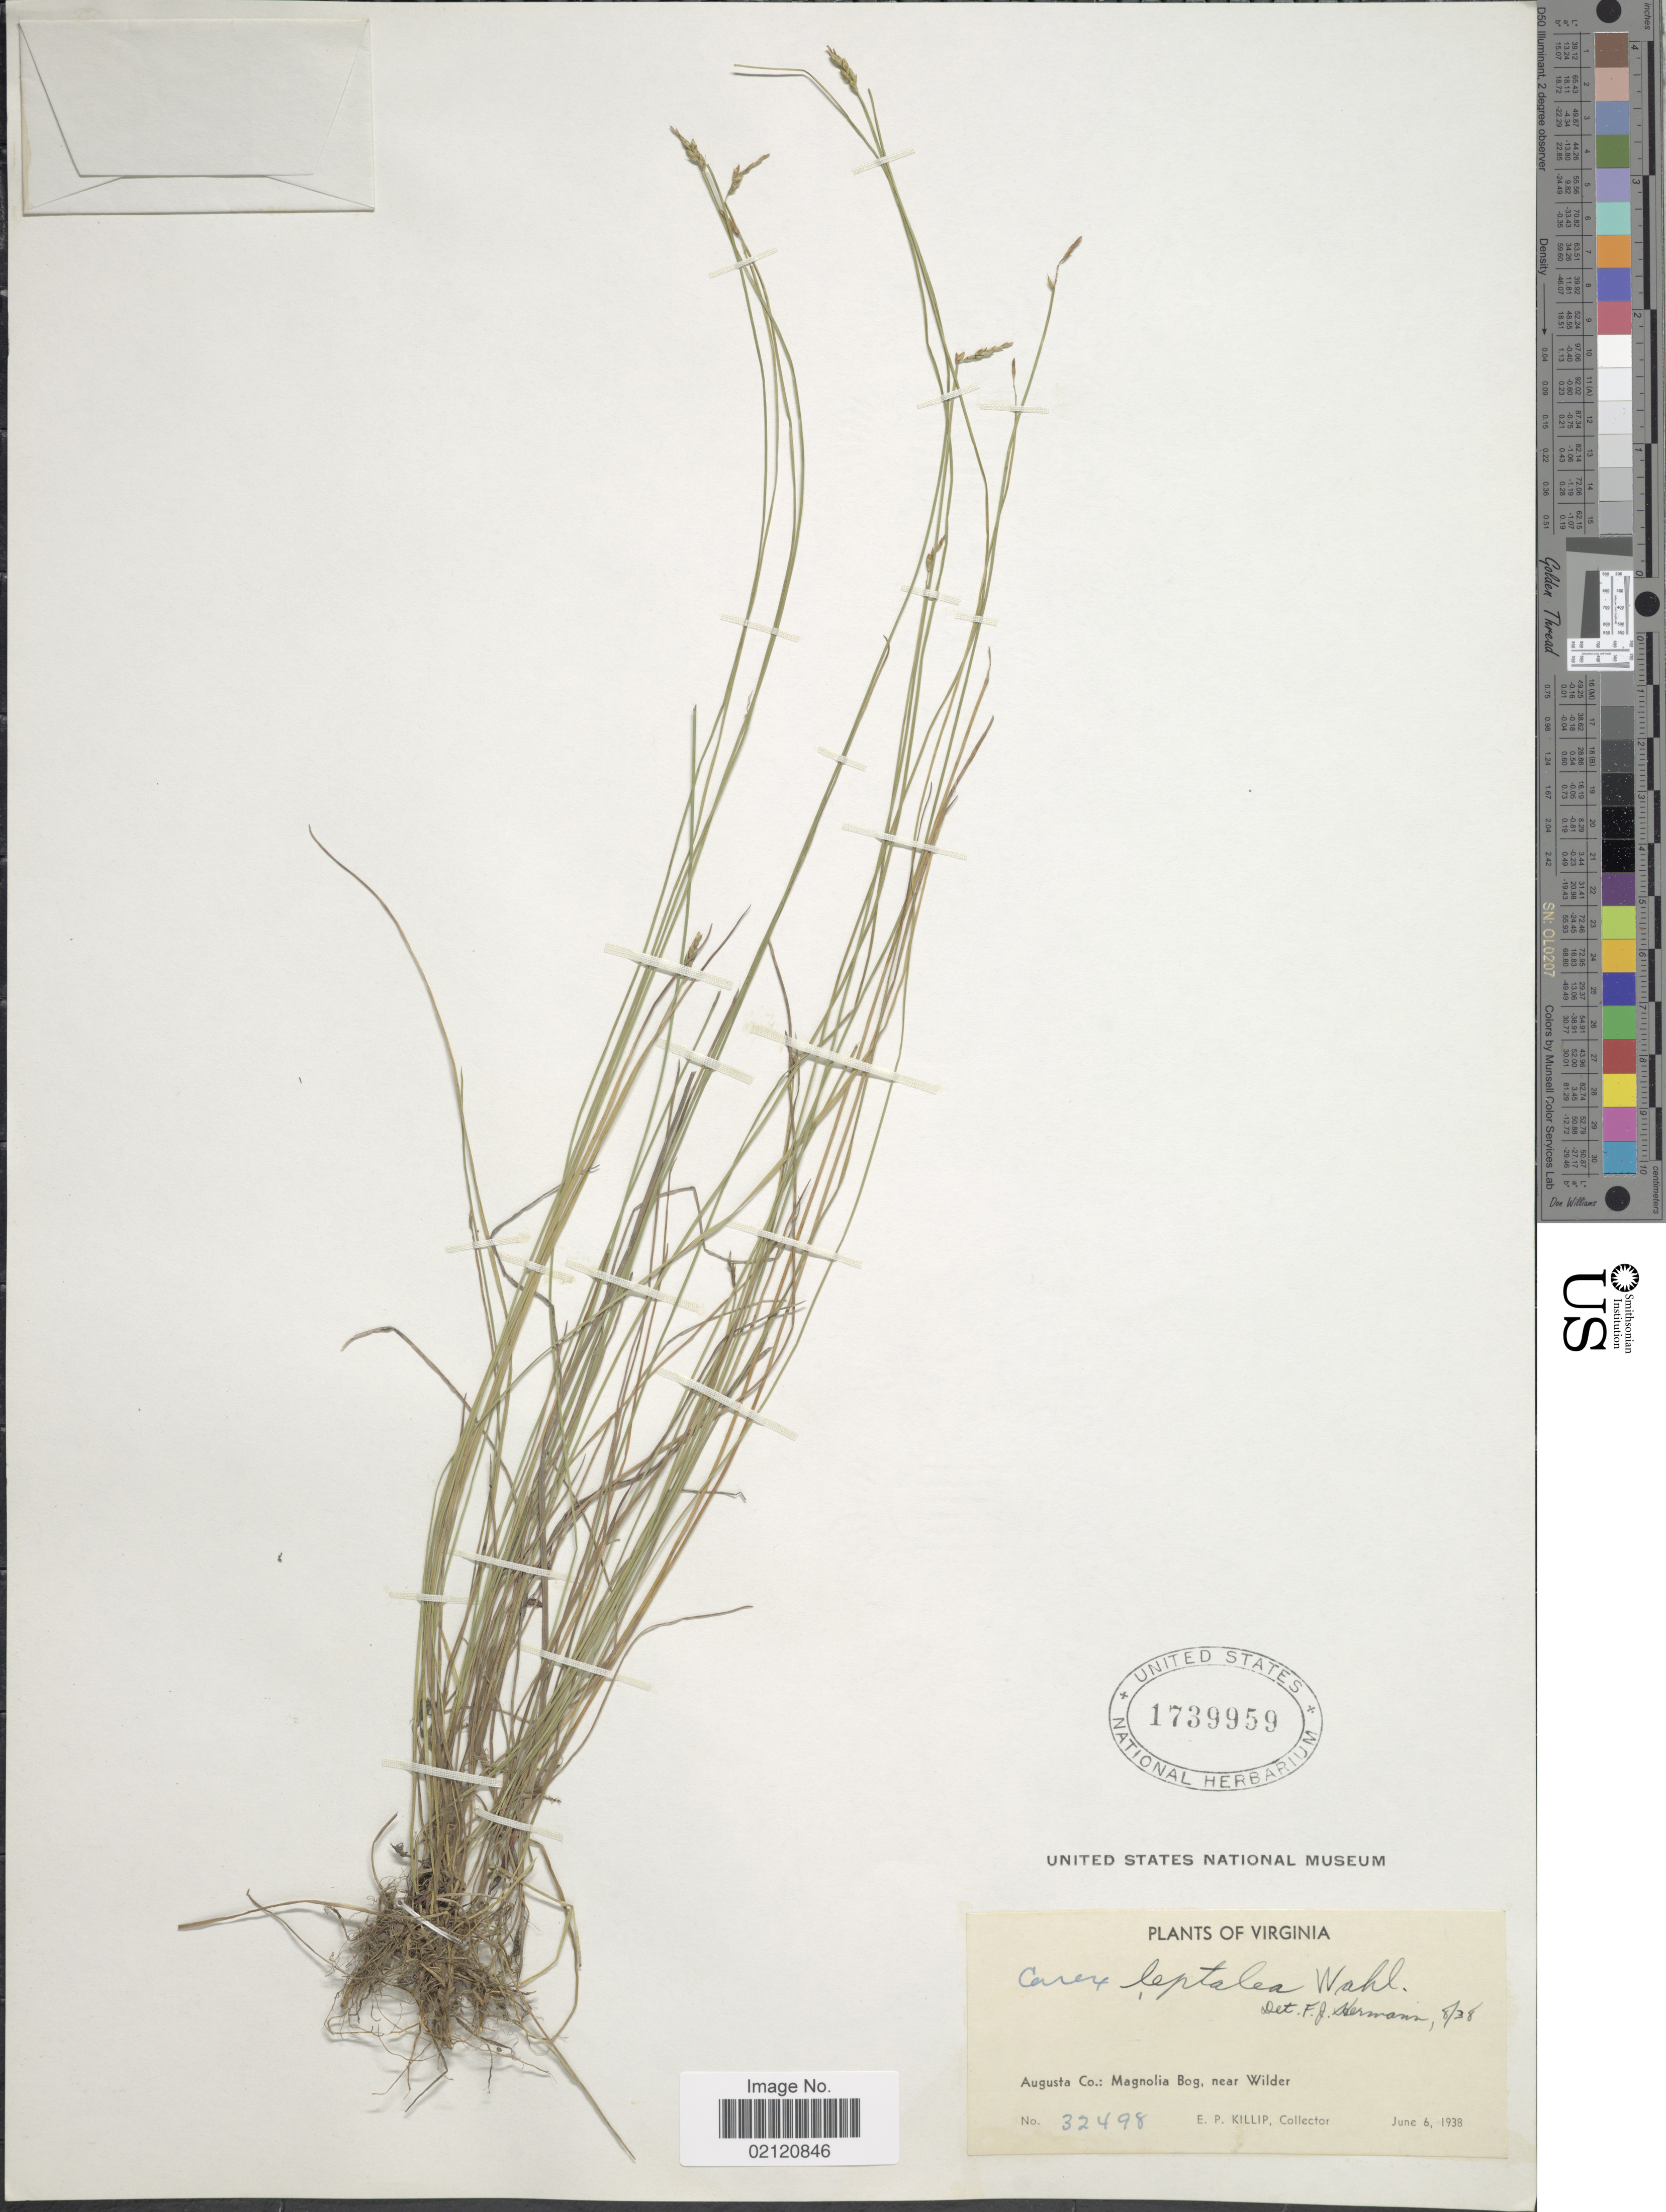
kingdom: Plantae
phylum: Tracheophyta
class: Liliopsida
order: Poales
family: Cyperaceae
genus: Carex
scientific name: Carex leptalea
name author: Wahlenb.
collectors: E. P. Killip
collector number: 32498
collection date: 1938-06-06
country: United States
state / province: Virginia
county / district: Augusta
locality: Augusta Co.: Magnolia Bog, near Wilder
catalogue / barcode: US 1739959